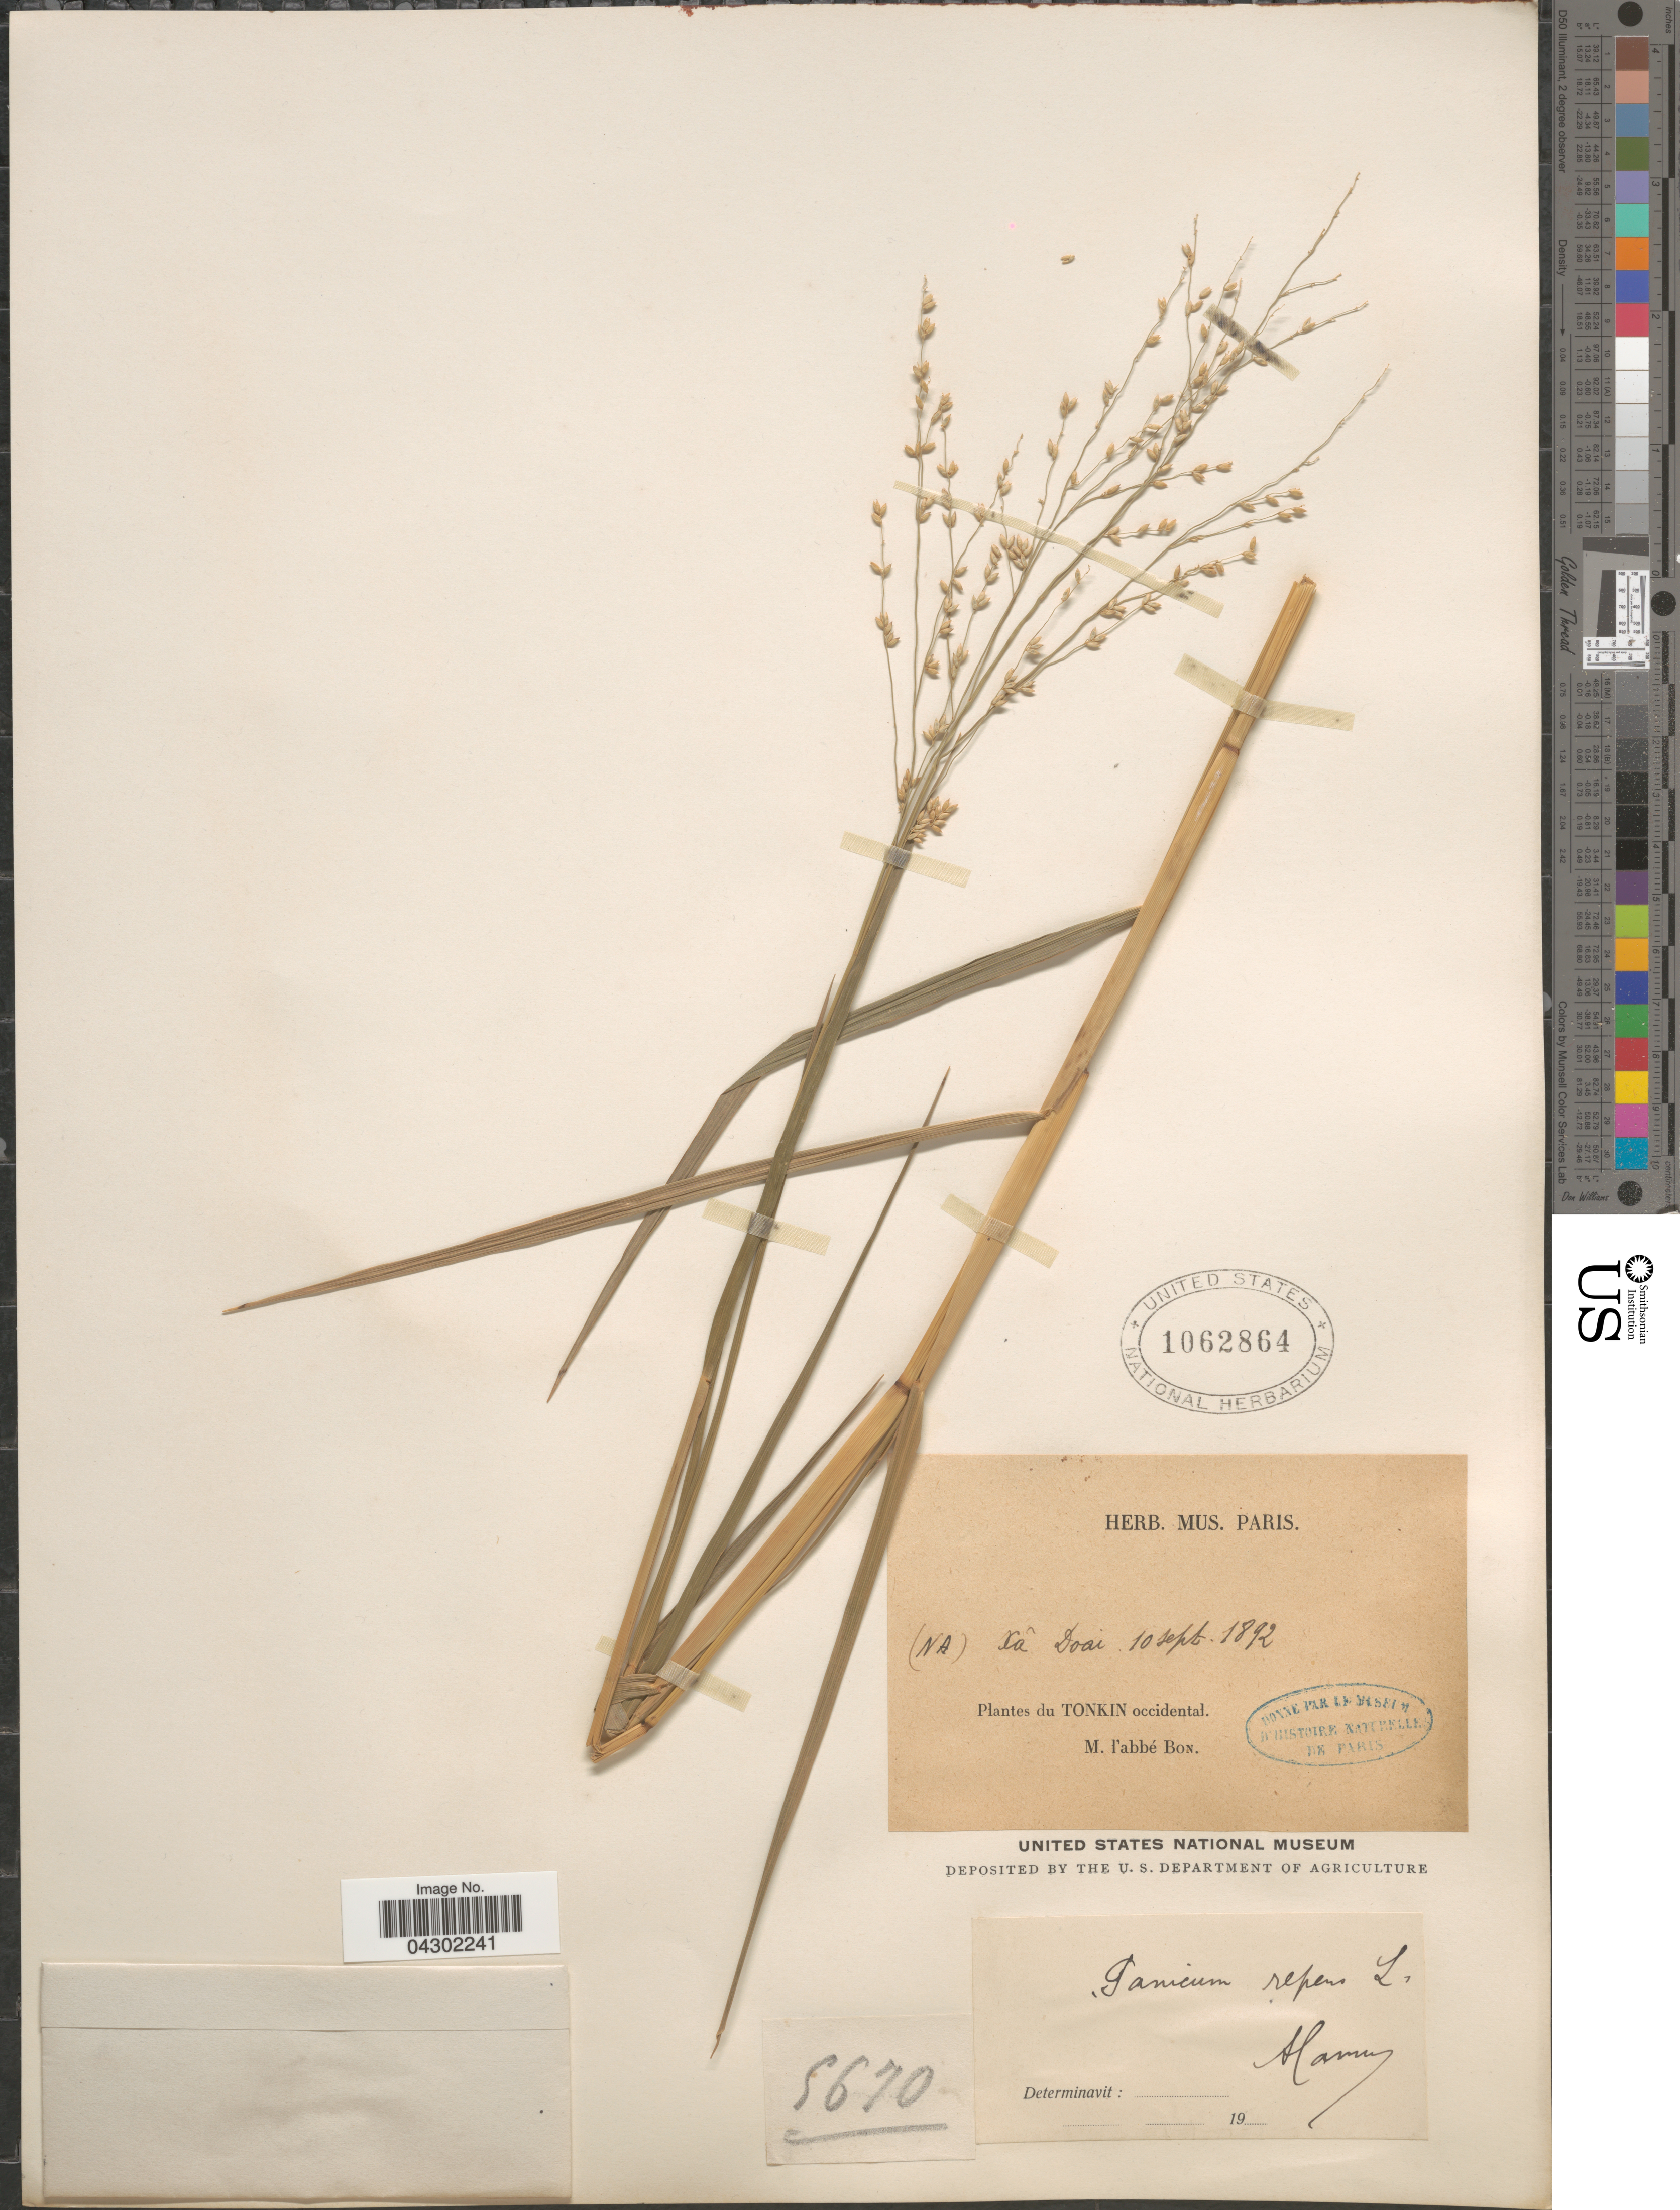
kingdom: Plantae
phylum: Tracheophyta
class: Liliopsida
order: Poales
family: Poaceae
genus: Panicum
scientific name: Panicum repens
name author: L.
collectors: H. F. Bon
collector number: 5670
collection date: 1892-09-10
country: Vietnam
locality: Xâ Doai. Tonkin occidental.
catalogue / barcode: US 1062864